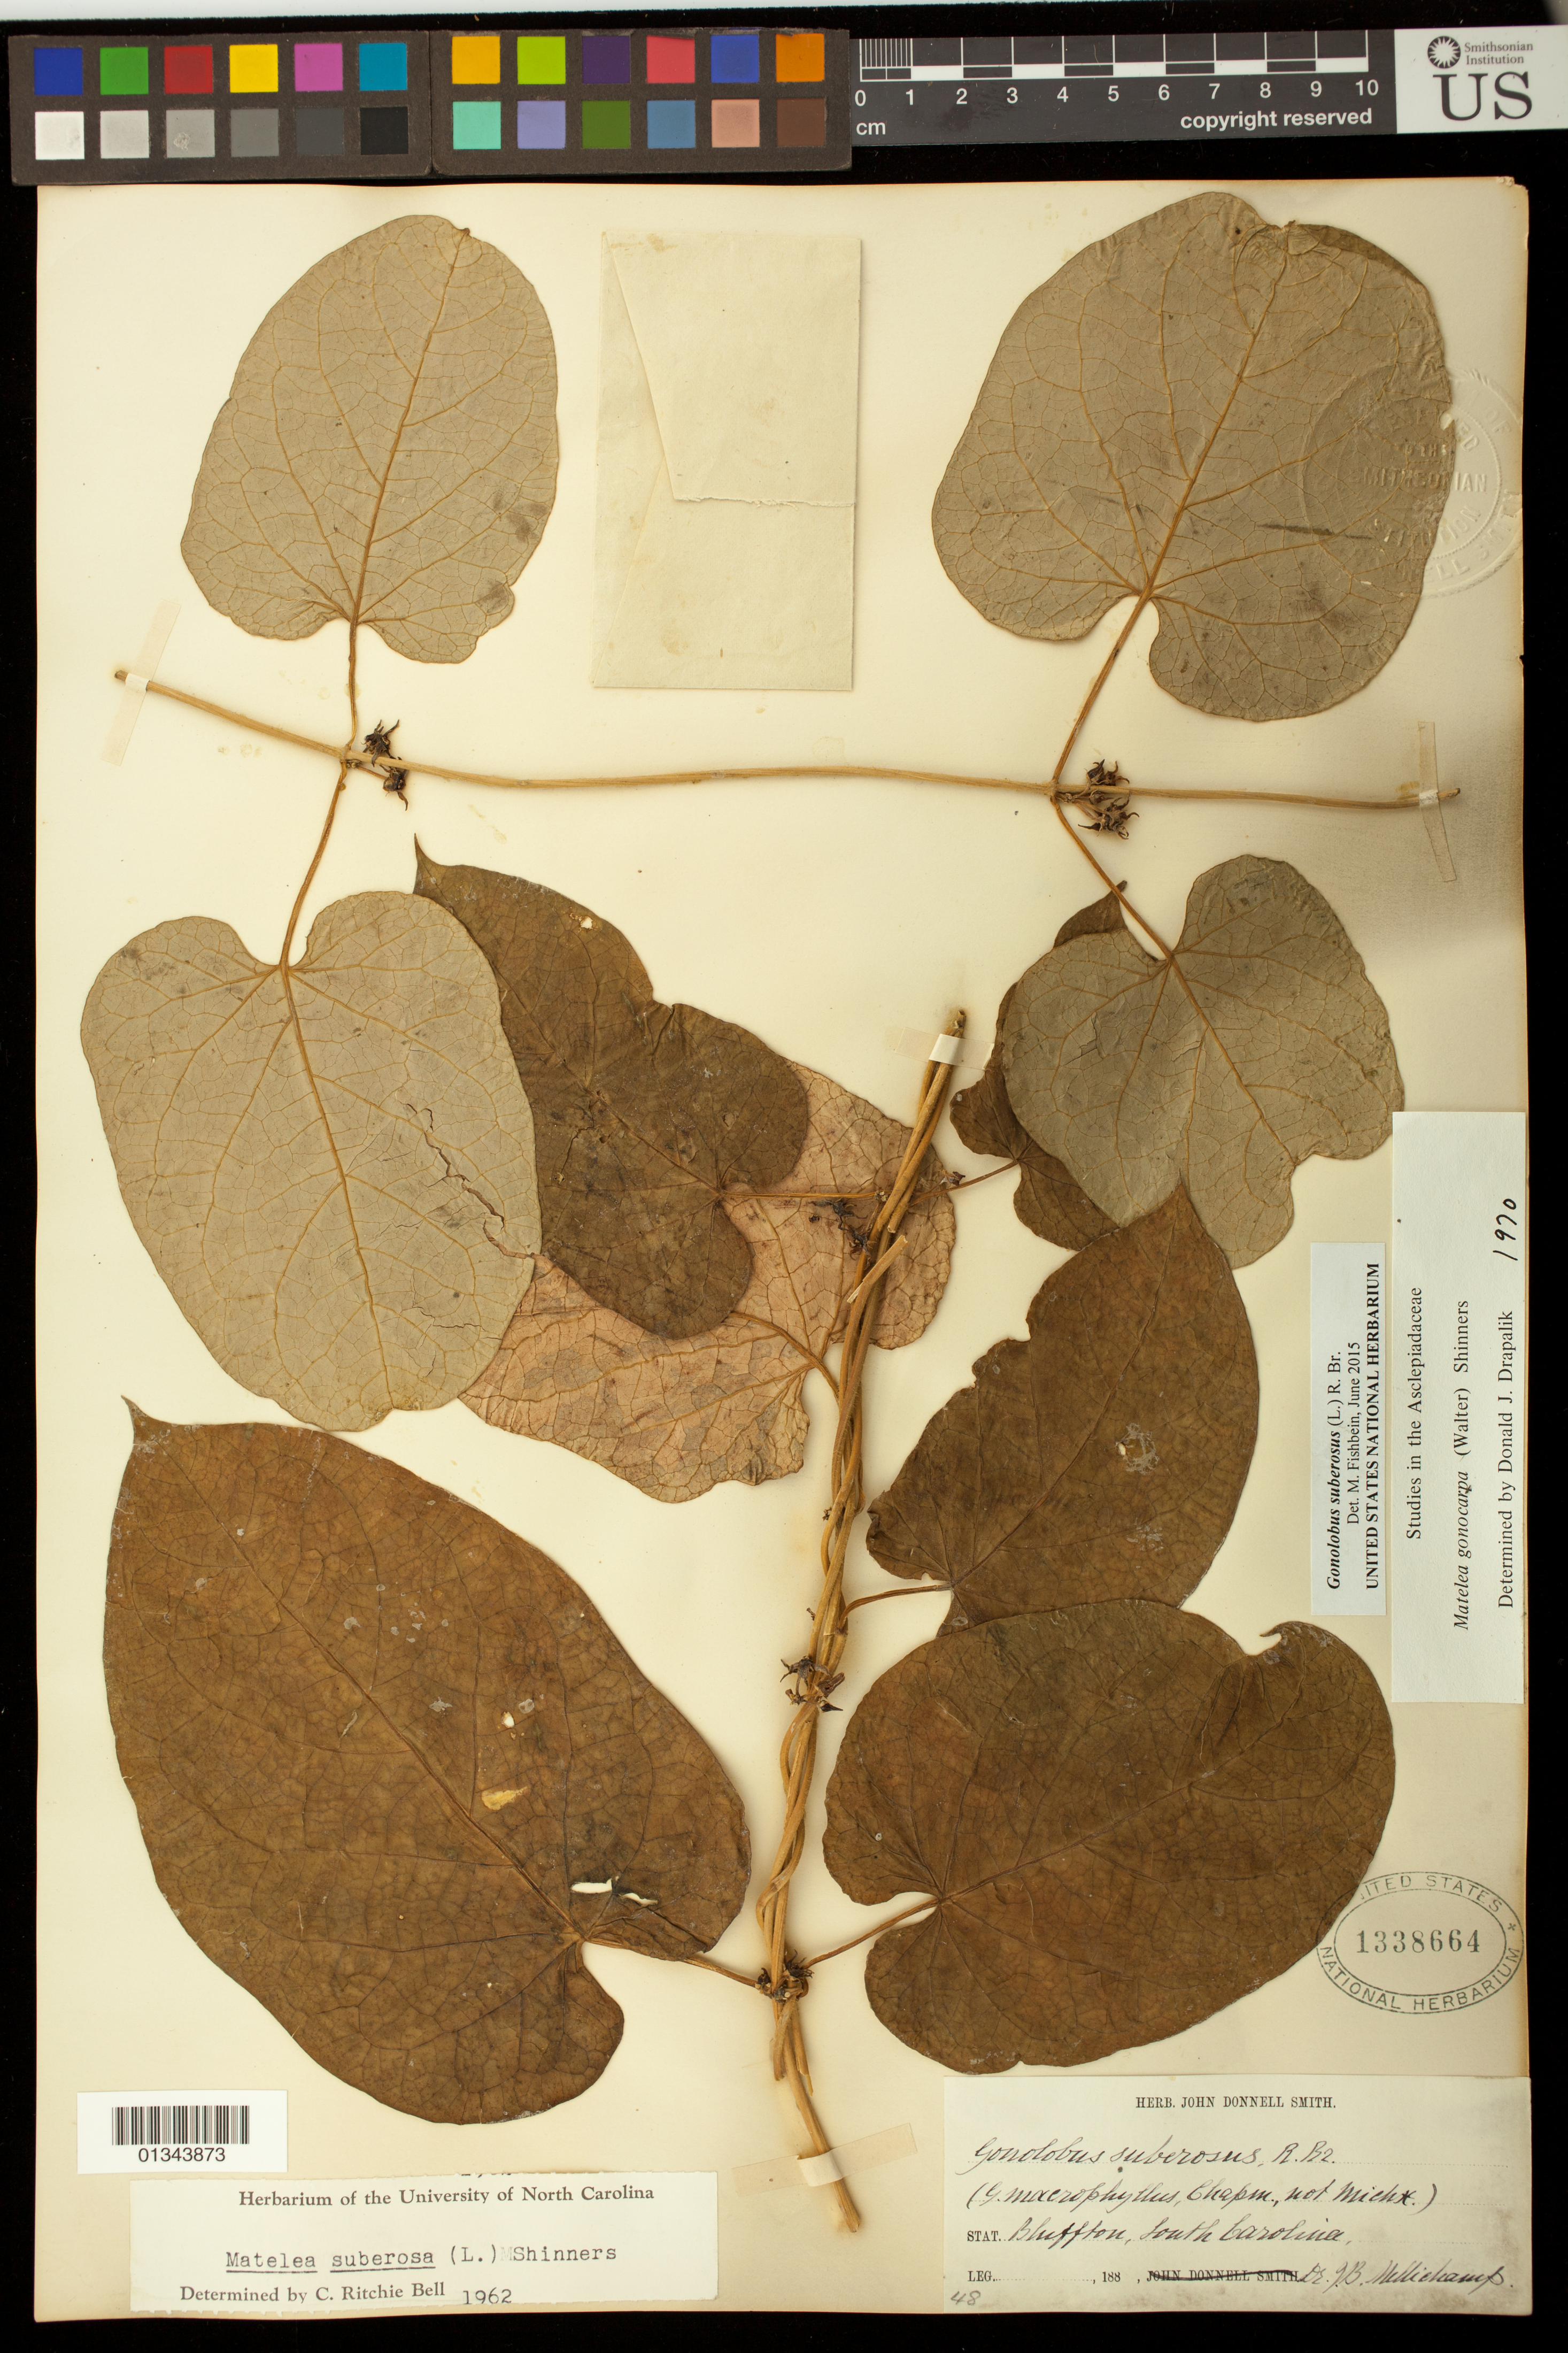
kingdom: Plantae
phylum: Tracheophyta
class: Magnoliopsida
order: Gentianales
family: Apocynaceae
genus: Gonolobus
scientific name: Gonolobus suberosus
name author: (L.) R. Br.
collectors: J. H. Mellichamp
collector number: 48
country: United States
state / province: South Carolina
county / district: Beaufort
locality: Bluffton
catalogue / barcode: US 1338664